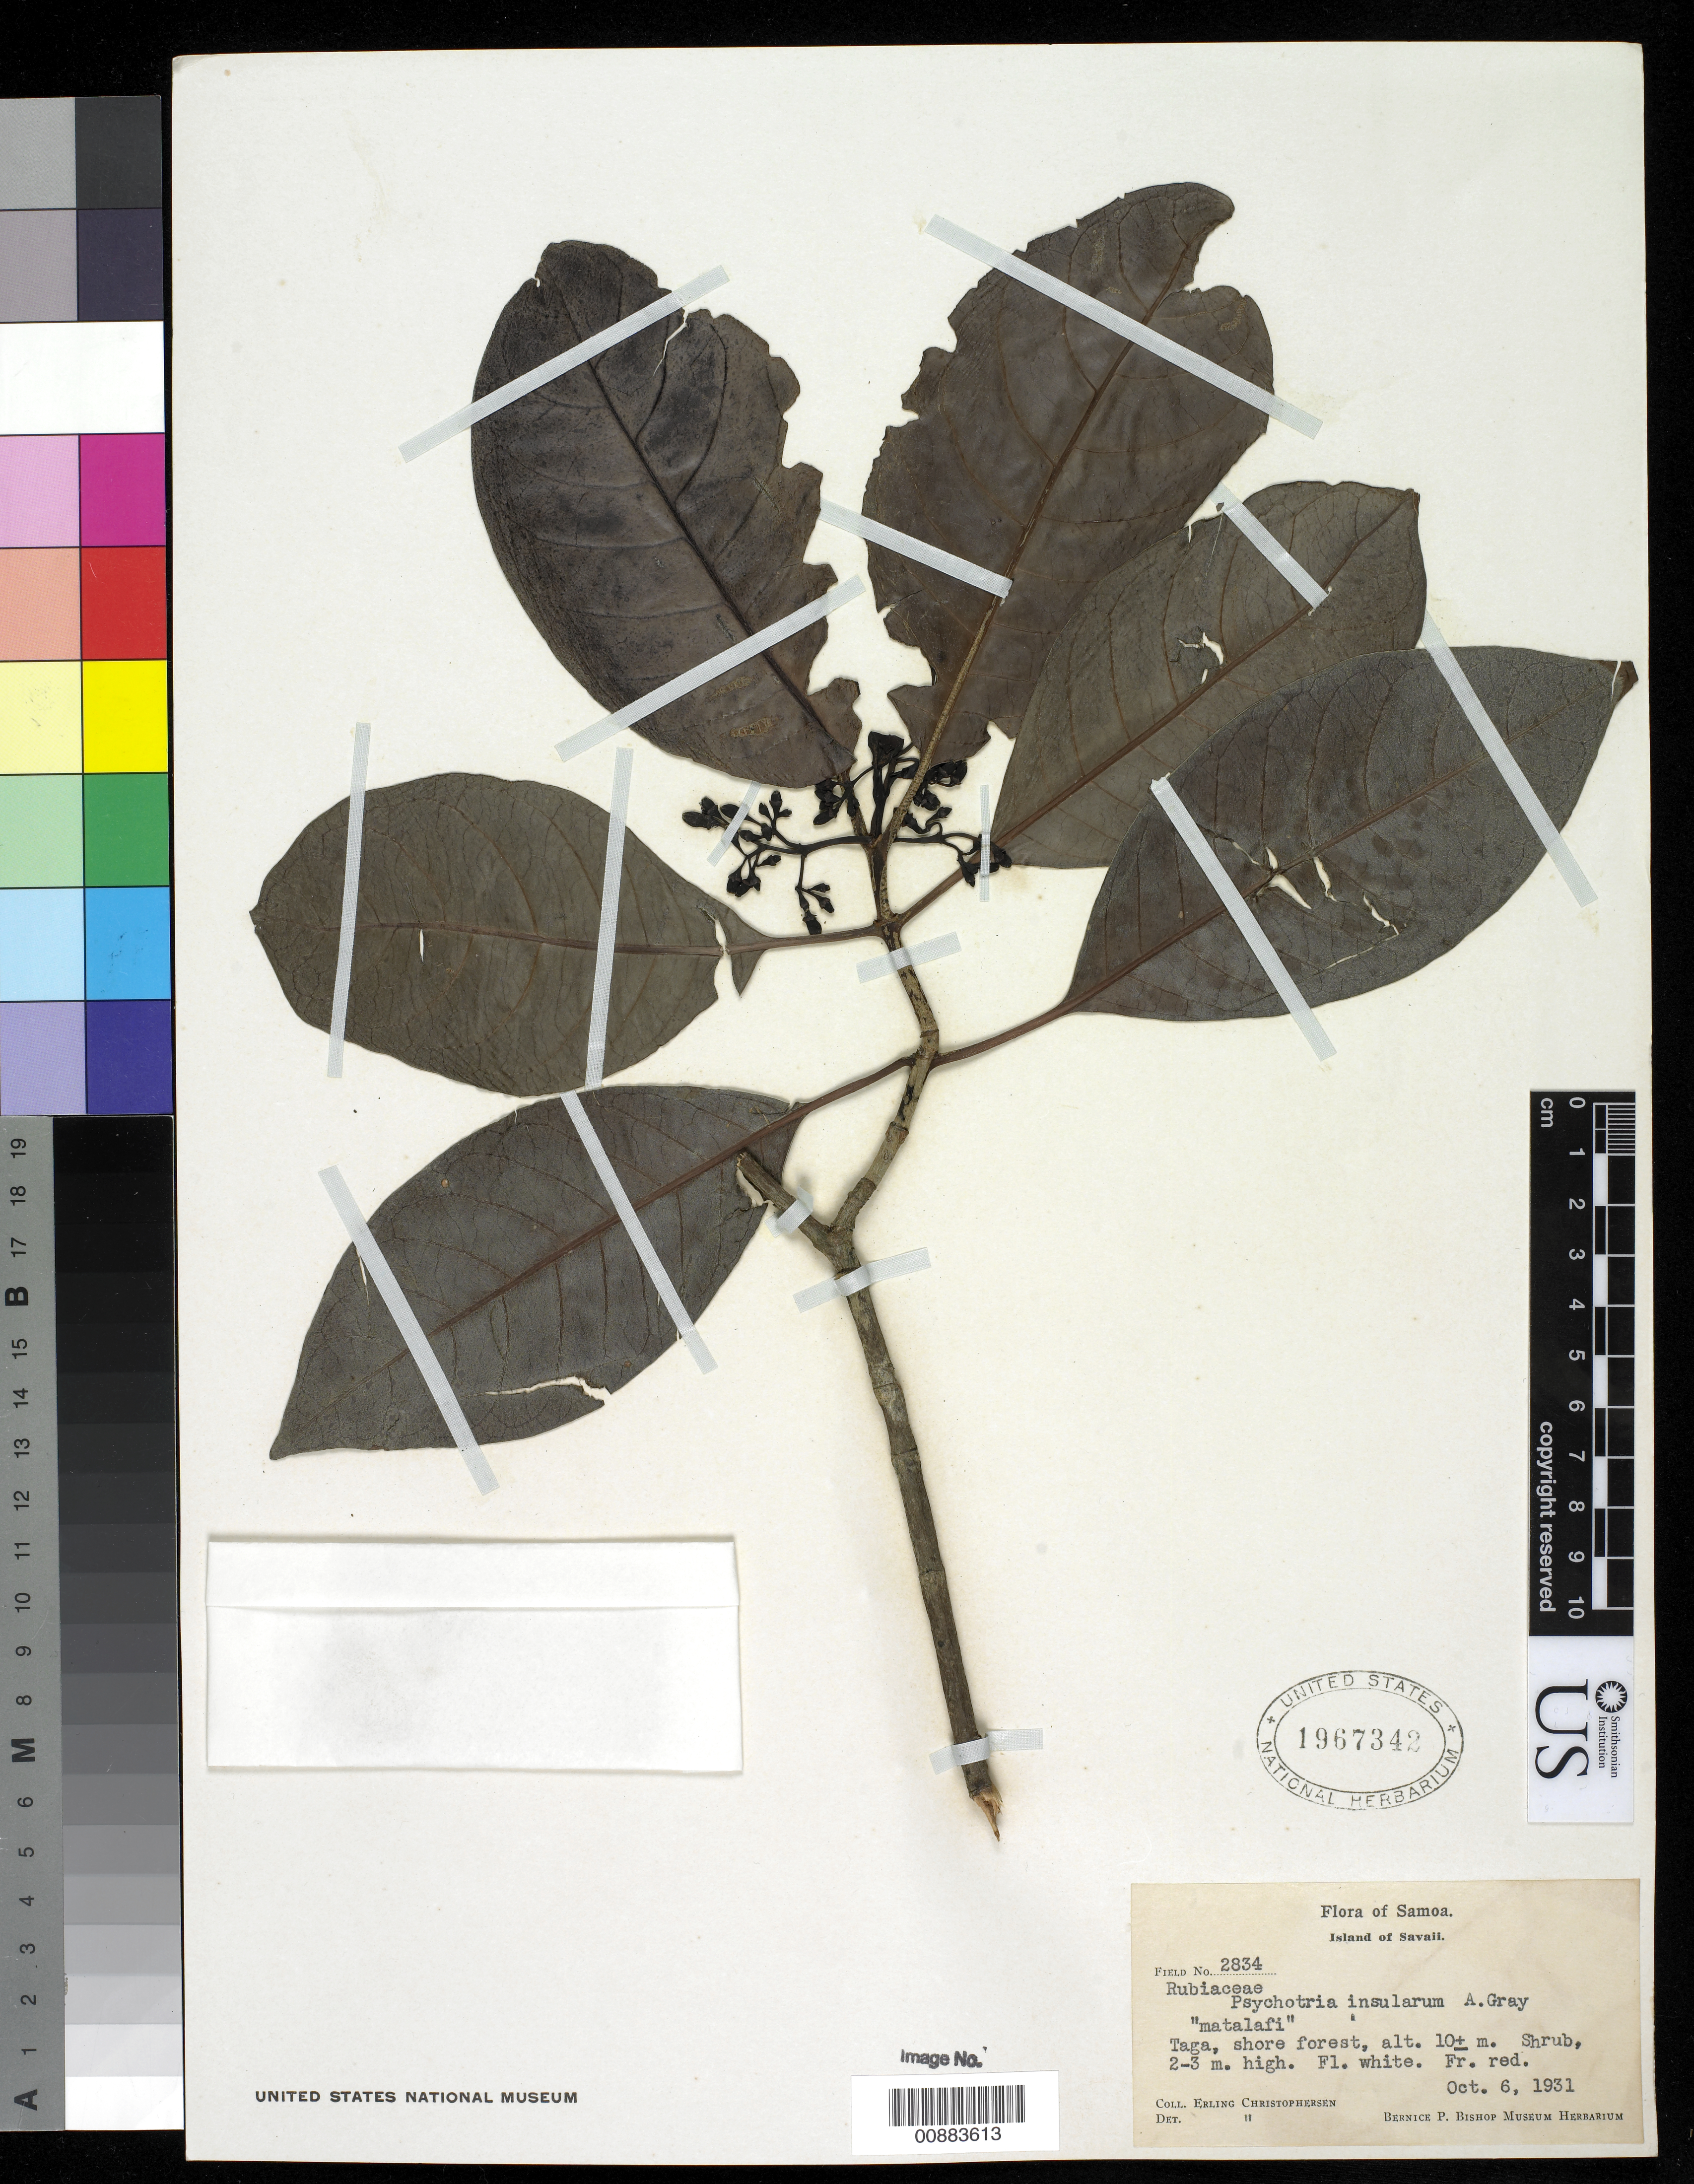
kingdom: Plantae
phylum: Tracheophyta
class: Magnoliopsida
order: Gentianales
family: Rubiaceae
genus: Psychotria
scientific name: Psychotria insularum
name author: A. Gray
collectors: E. Christophersen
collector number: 2834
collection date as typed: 06 Oct 1931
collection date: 1931-10-06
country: Samoa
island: Savai'i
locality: Taga, shore forest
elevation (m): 10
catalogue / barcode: US 1967342